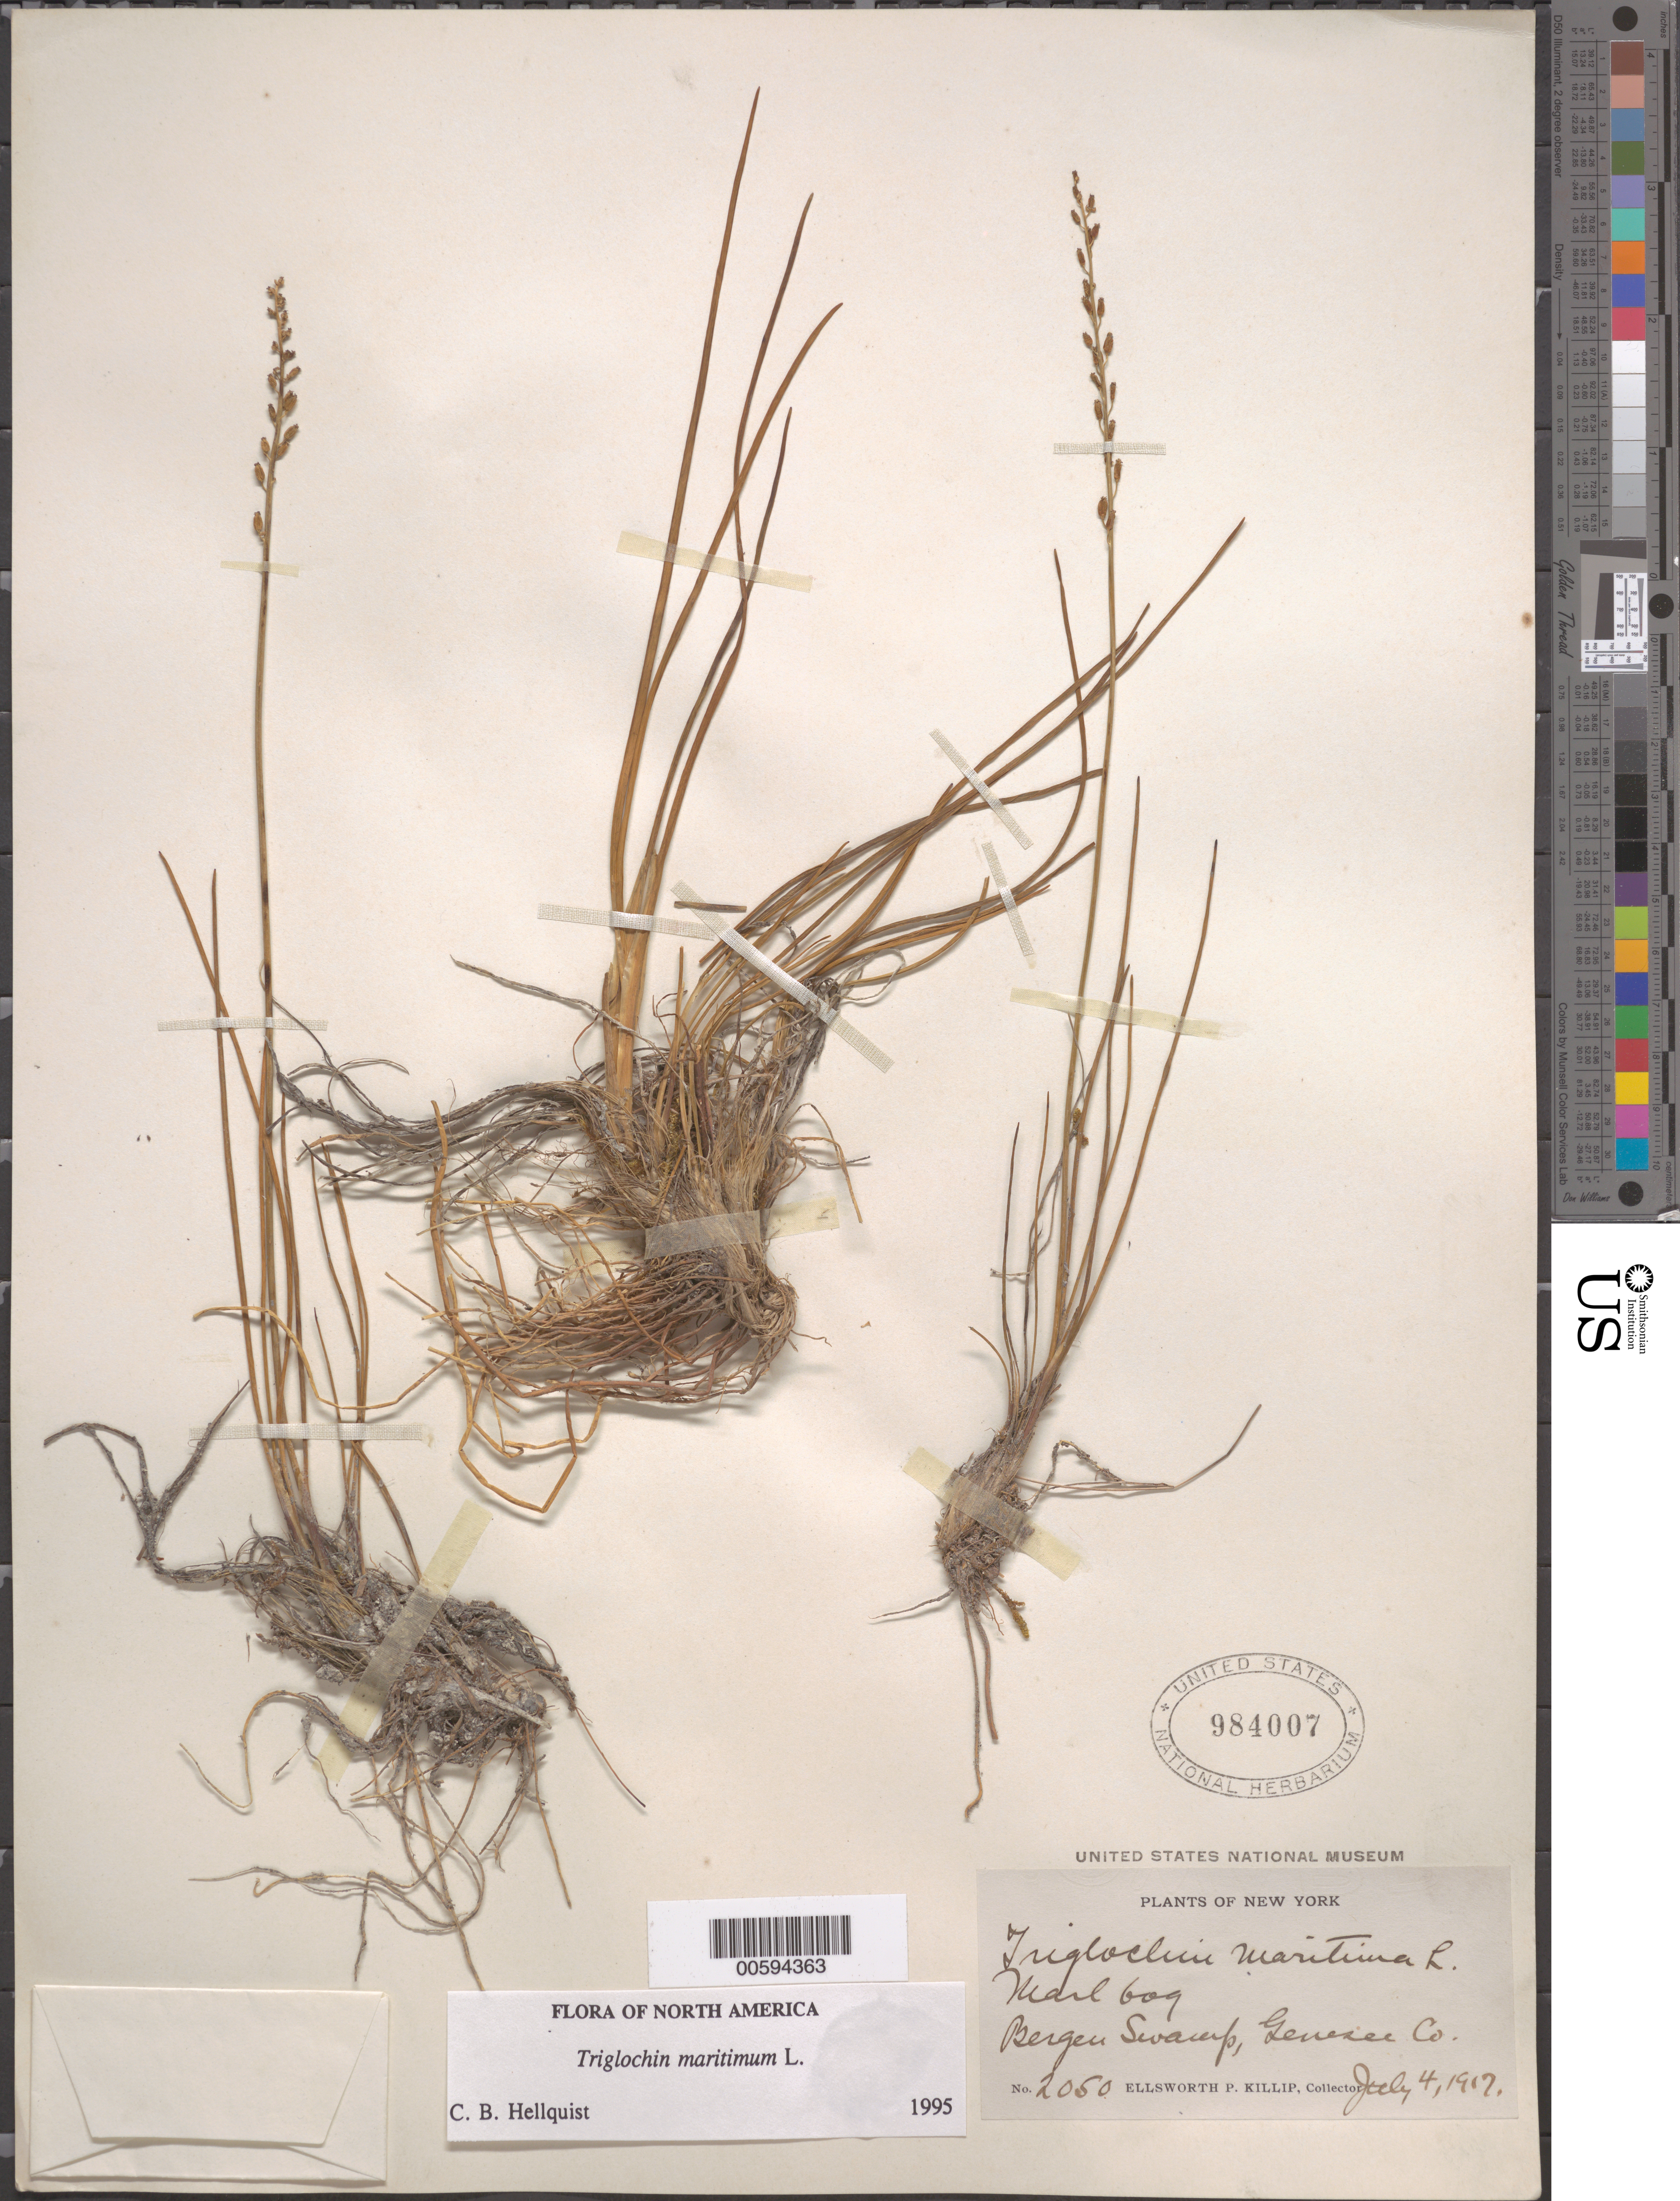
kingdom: Plantae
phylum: Tracheophyta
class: Liliopsida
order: Alismatales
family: Juncaginaceae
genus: Triglochin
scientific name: Triglochin maritima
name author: L.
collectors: E. P. Killip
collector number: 2050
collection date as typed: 04 Jul 1917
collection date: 1917-07-04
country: United States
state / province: New York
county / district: Genesee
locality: Bergen Swamp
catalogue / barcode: US 984007